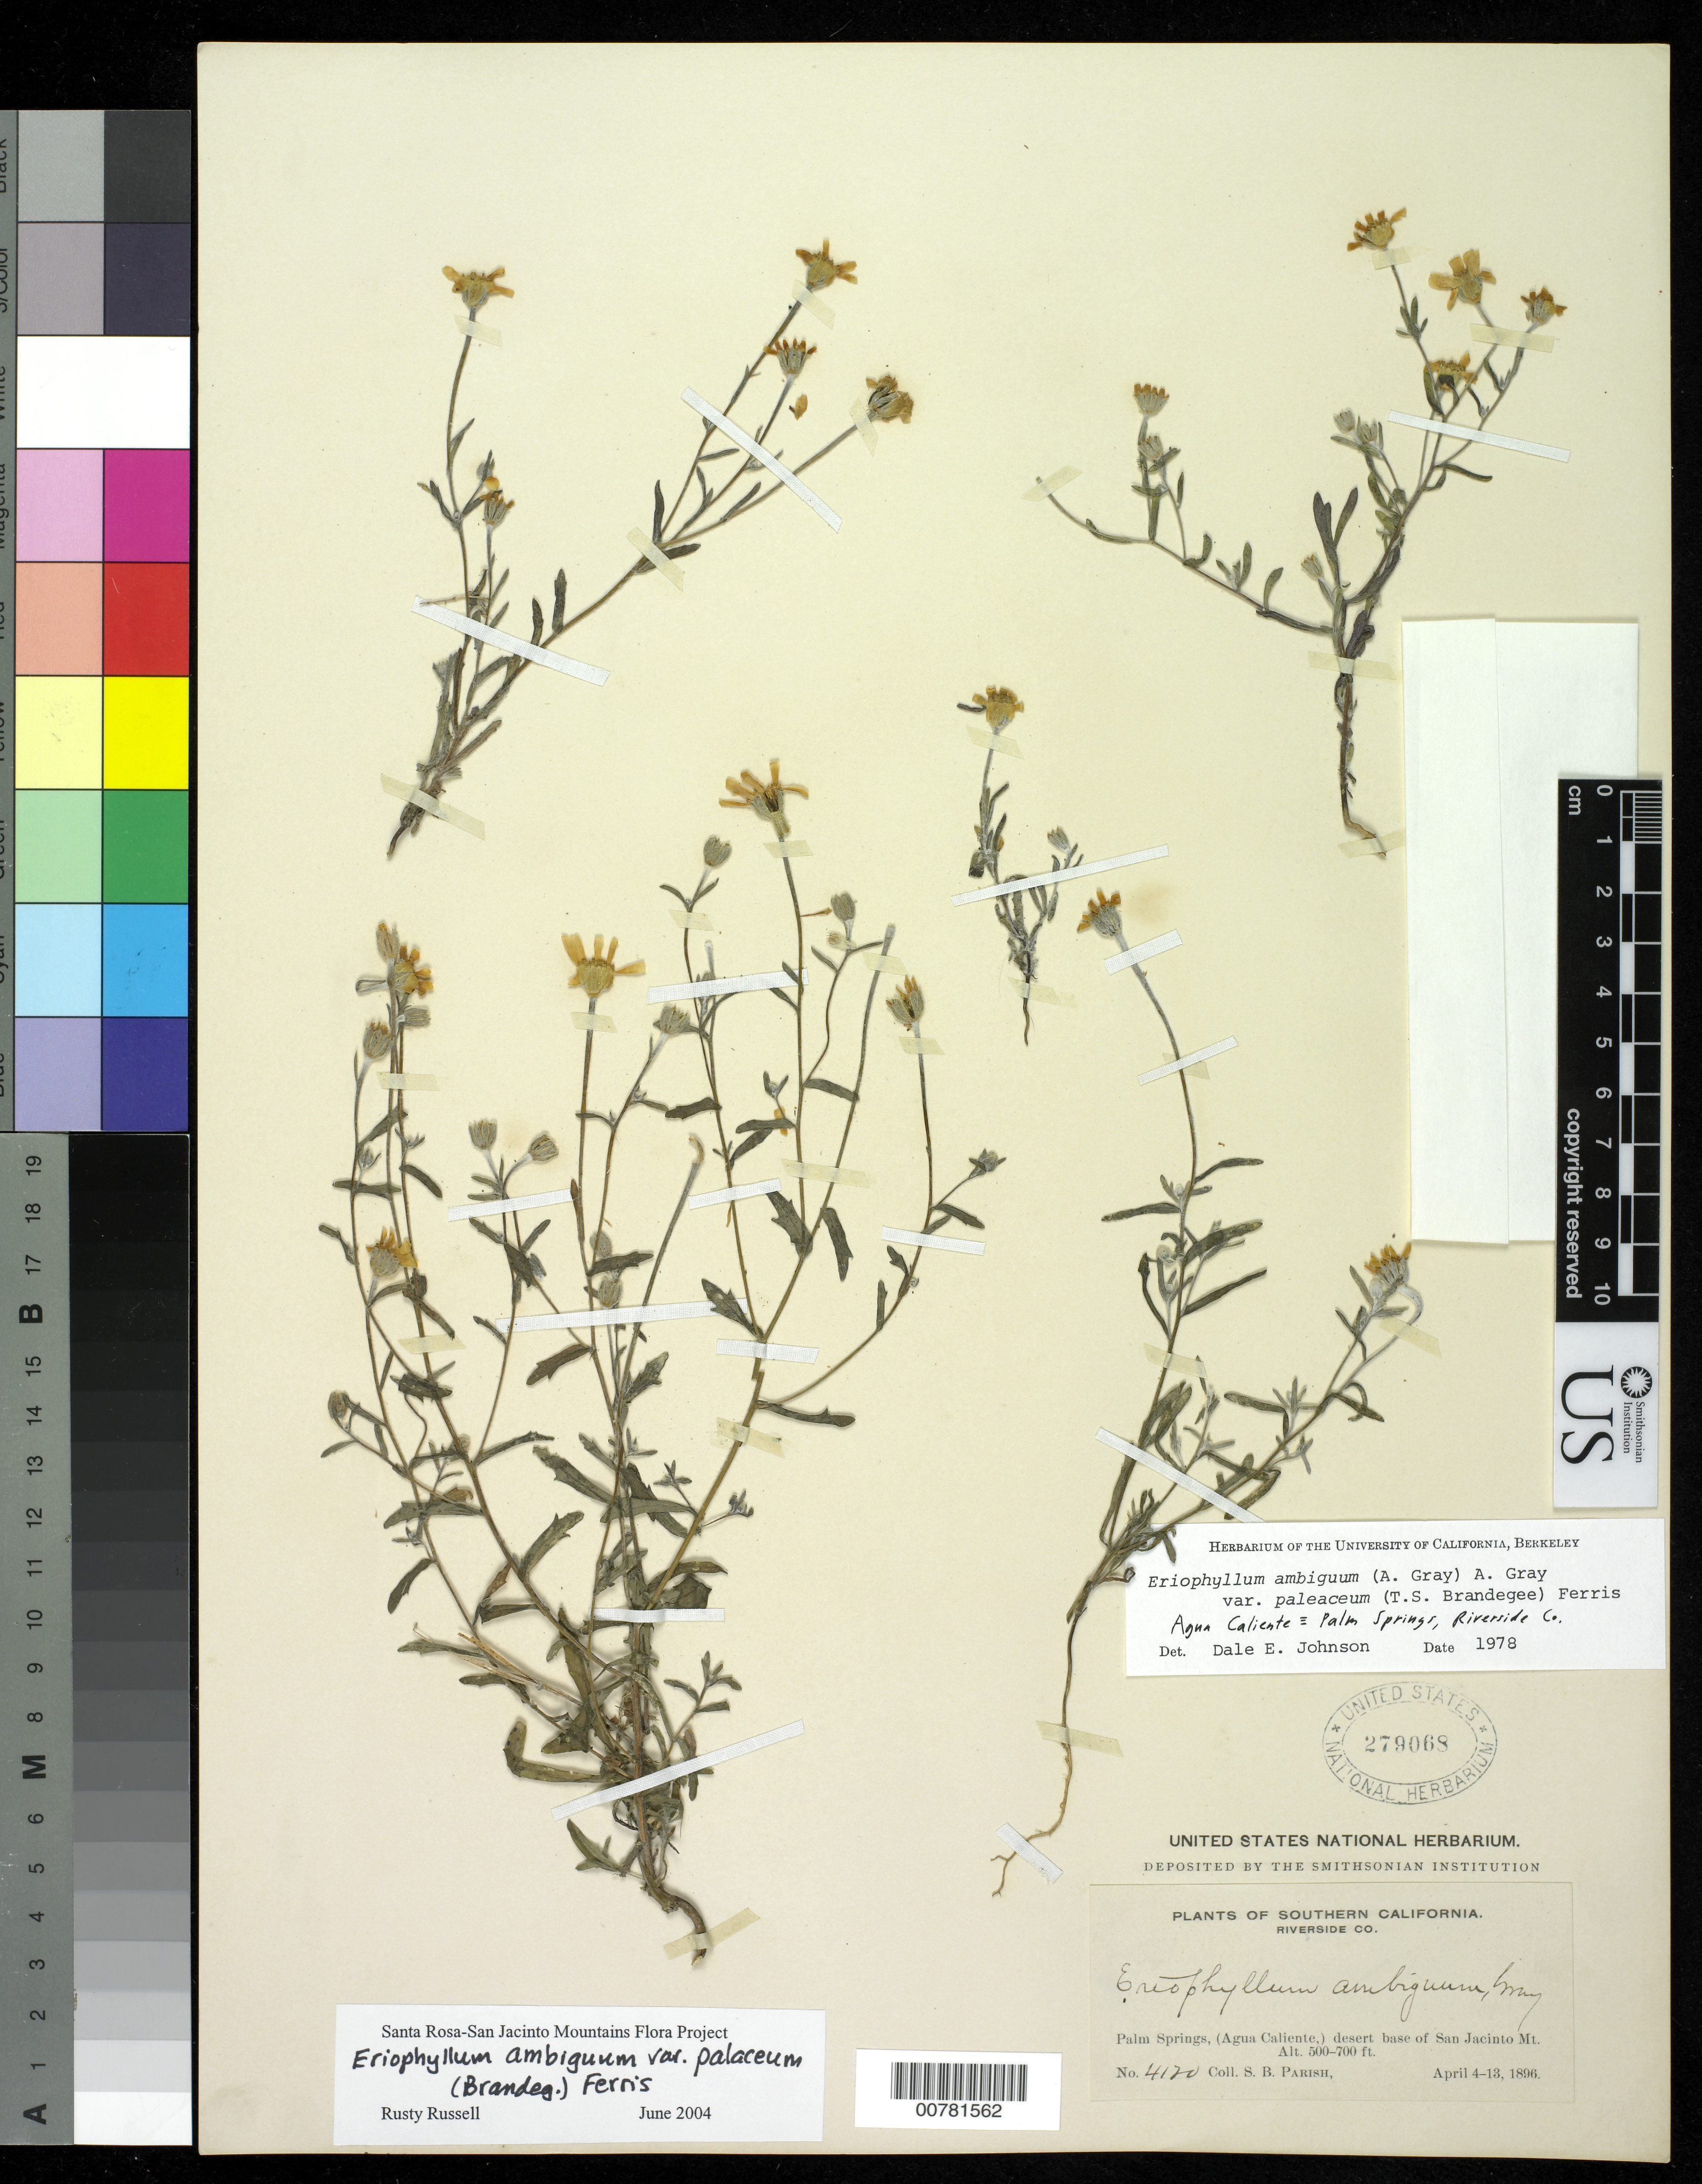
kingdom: Plantae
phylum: Tracheophyta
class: Magnoliopsida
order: Asterales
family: Asteraceae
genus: Eriophyllum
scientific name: Eriophyllum ambiguum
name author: (A. Gray) A. Gray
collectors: S. B. Parish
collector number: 4170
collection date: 1896-04-04/1896-04-13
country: United States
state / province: California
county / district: Riverside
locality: Southern California, Riverside Co, Palm Springs, (Agua Caliente), desert base of San Jacinto Mt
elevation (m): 152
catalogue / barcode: US 279068